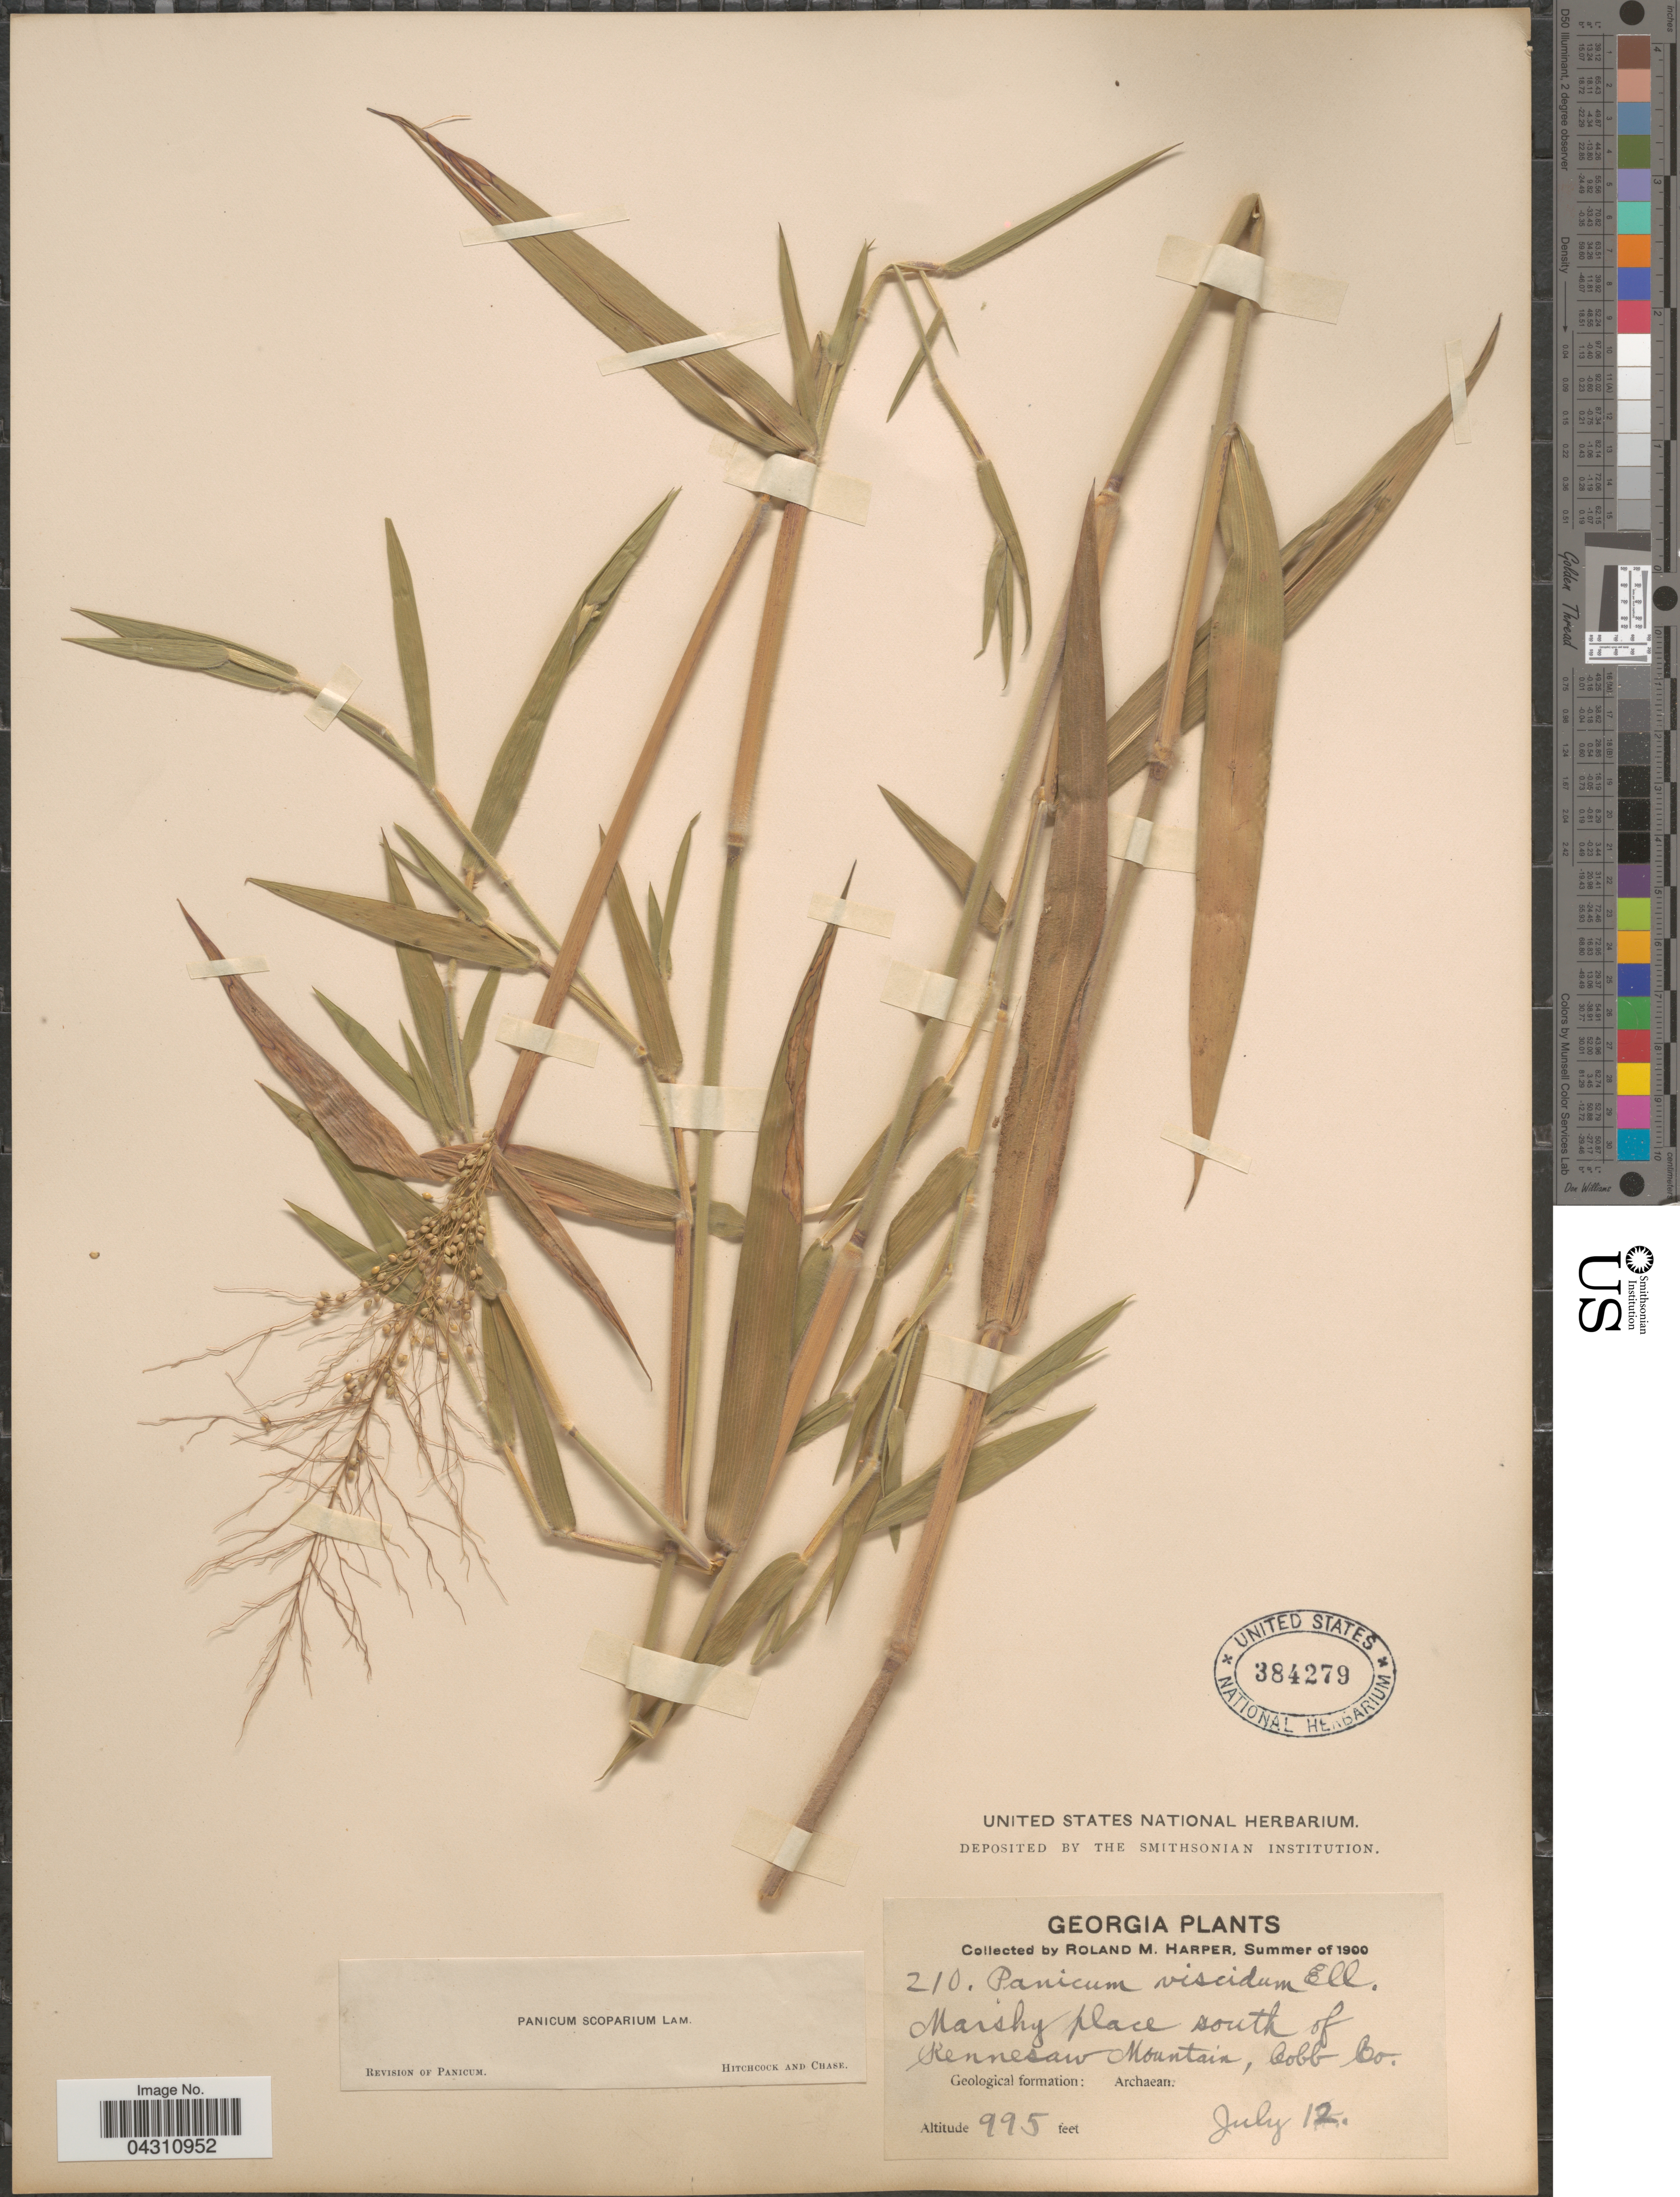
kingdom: Plantae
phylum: Tracheophyta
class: Liliopsida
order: Poales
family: Poaceae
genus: Dichanthelium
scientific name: Dichanthelium scoparium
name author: (Lam.) Gould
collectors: R. M. Harper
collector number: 210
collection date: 1900-07-12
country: United States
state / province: Georgia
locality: Marshy place south of Kennesaw Mountain, Cobb Co. Geological formation: Archaean.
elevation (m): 303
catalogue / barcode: US 384279